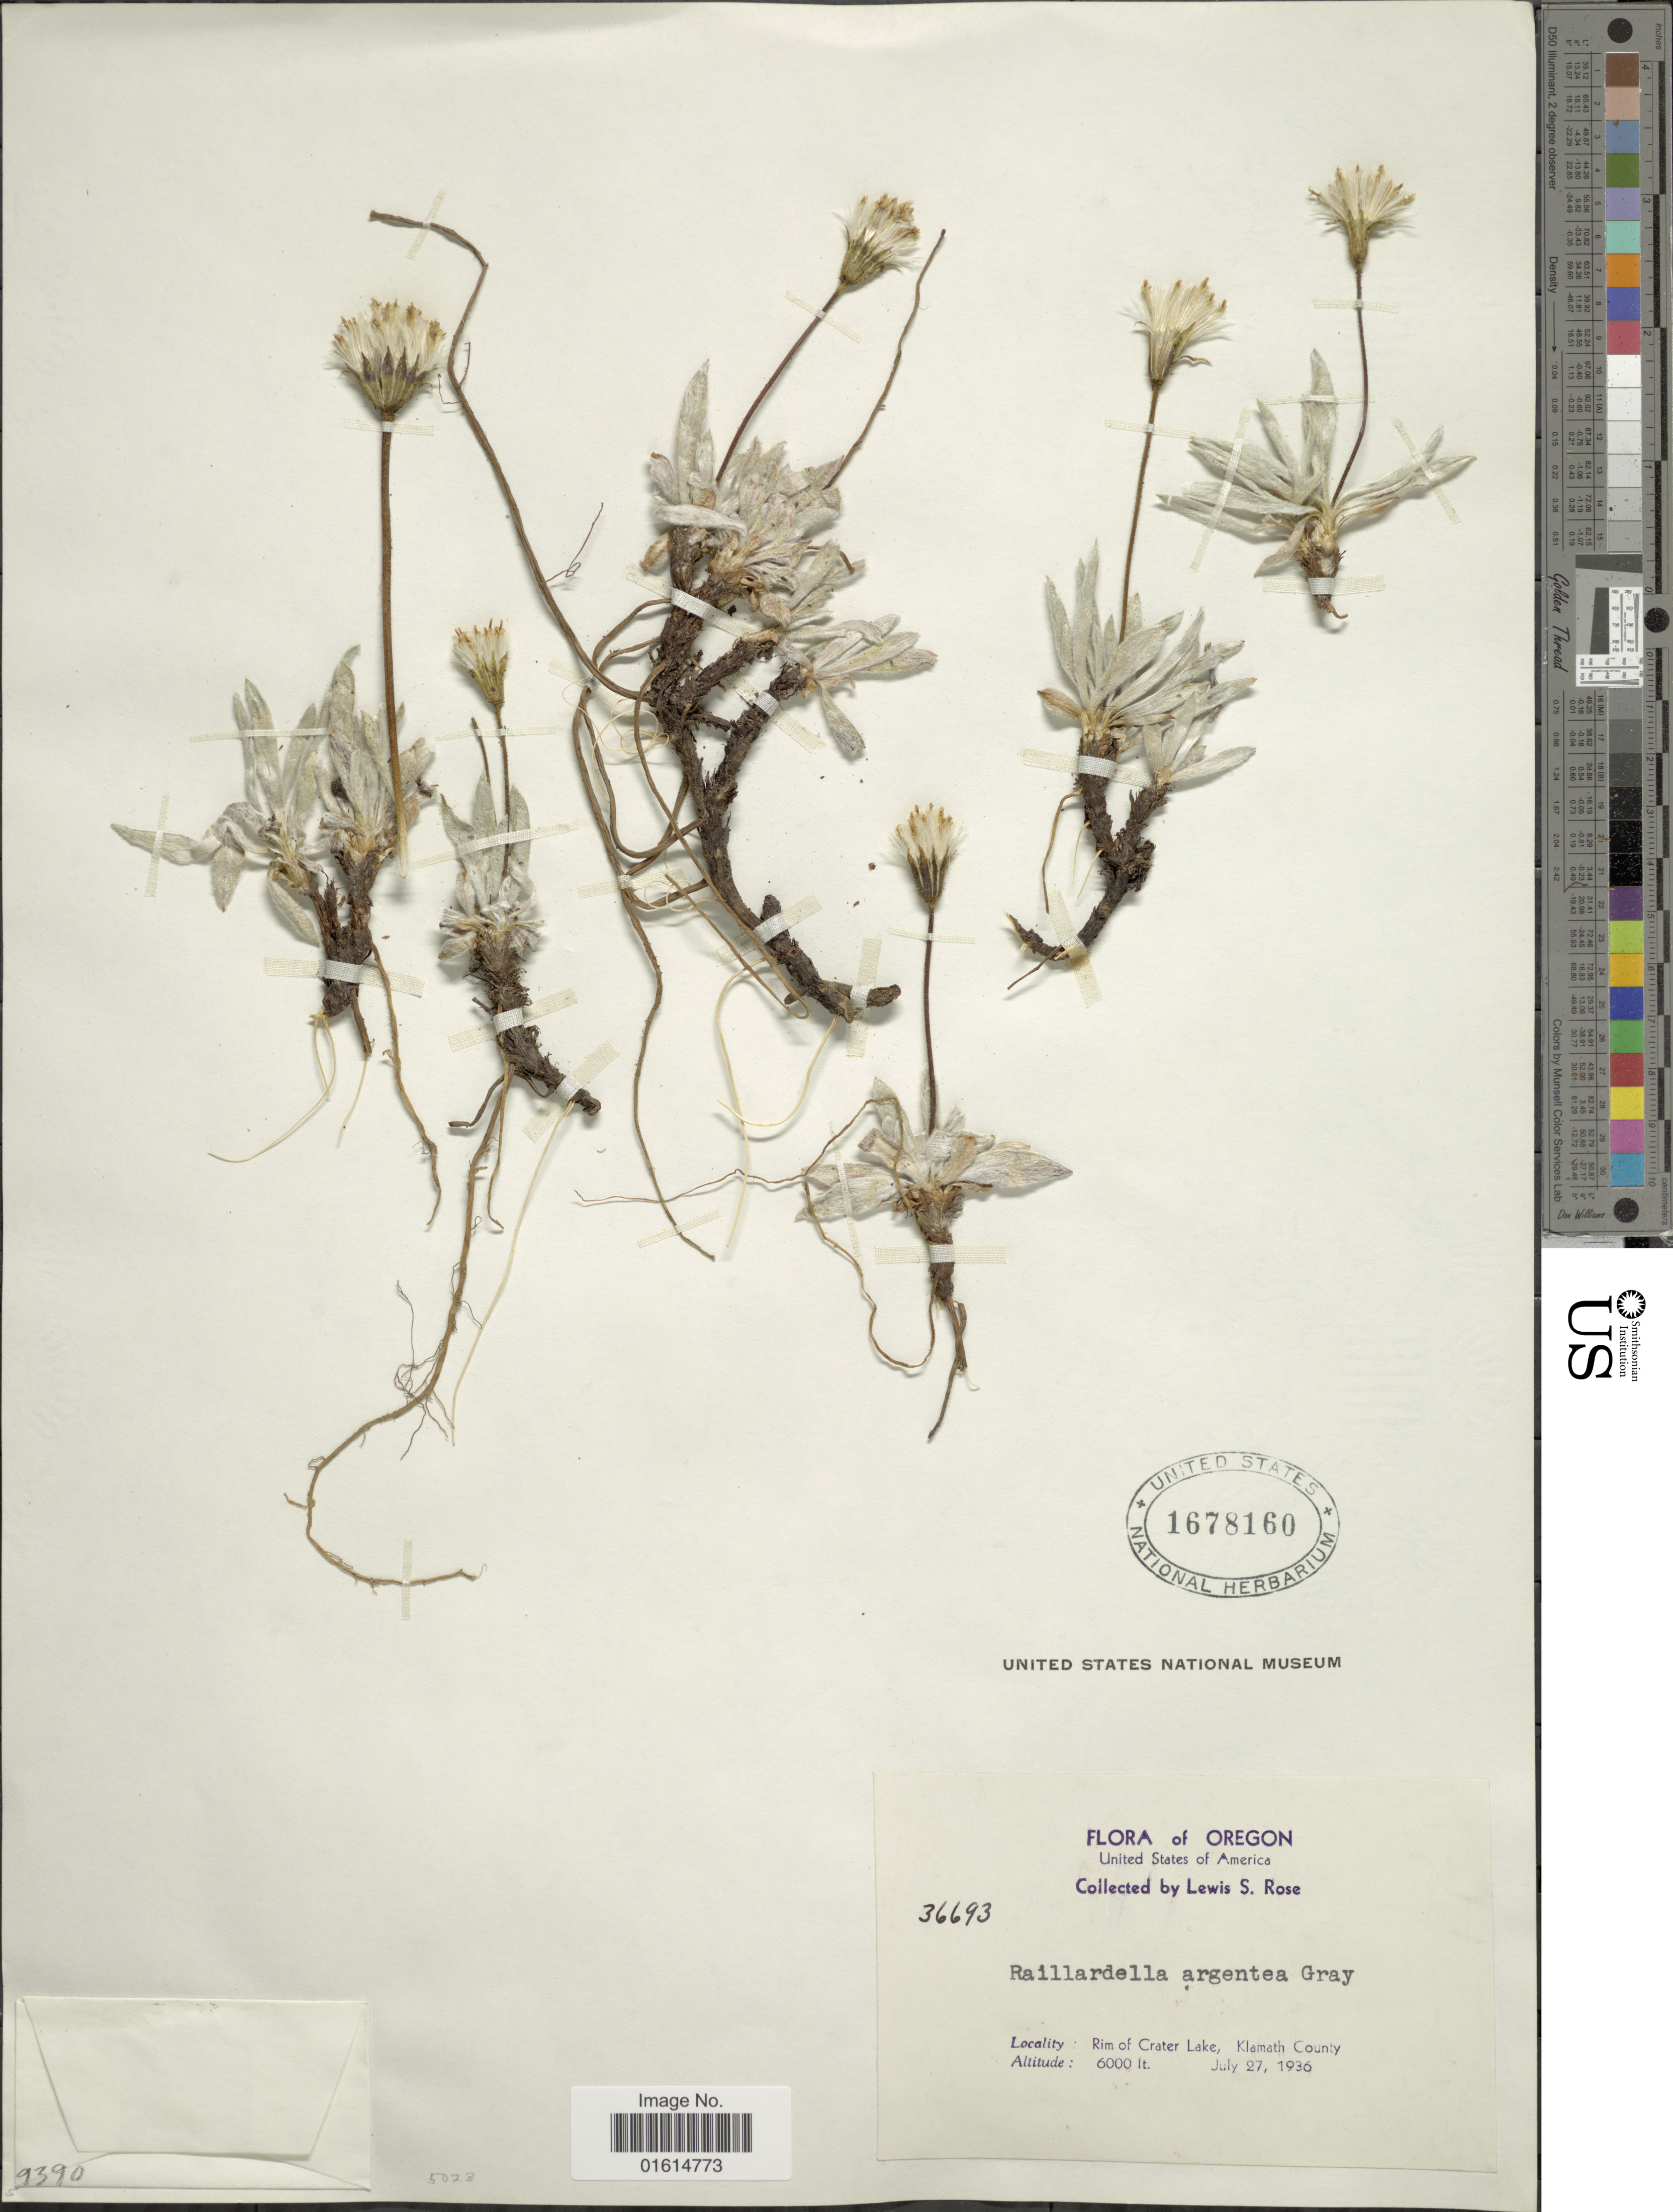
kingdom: Plantae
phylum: Tracheophyta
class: Magnoliopsida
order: Asterales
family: Asteraceae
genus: Raillardella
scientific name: Raillardella argentea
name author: A. Gray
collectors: L. S. Rose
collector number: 36693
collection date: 1936-07-27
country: United States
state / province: Oregon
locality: United States of America, Rim of Crater Lake, Klamath County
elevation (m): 1829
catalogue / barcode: US 1678160